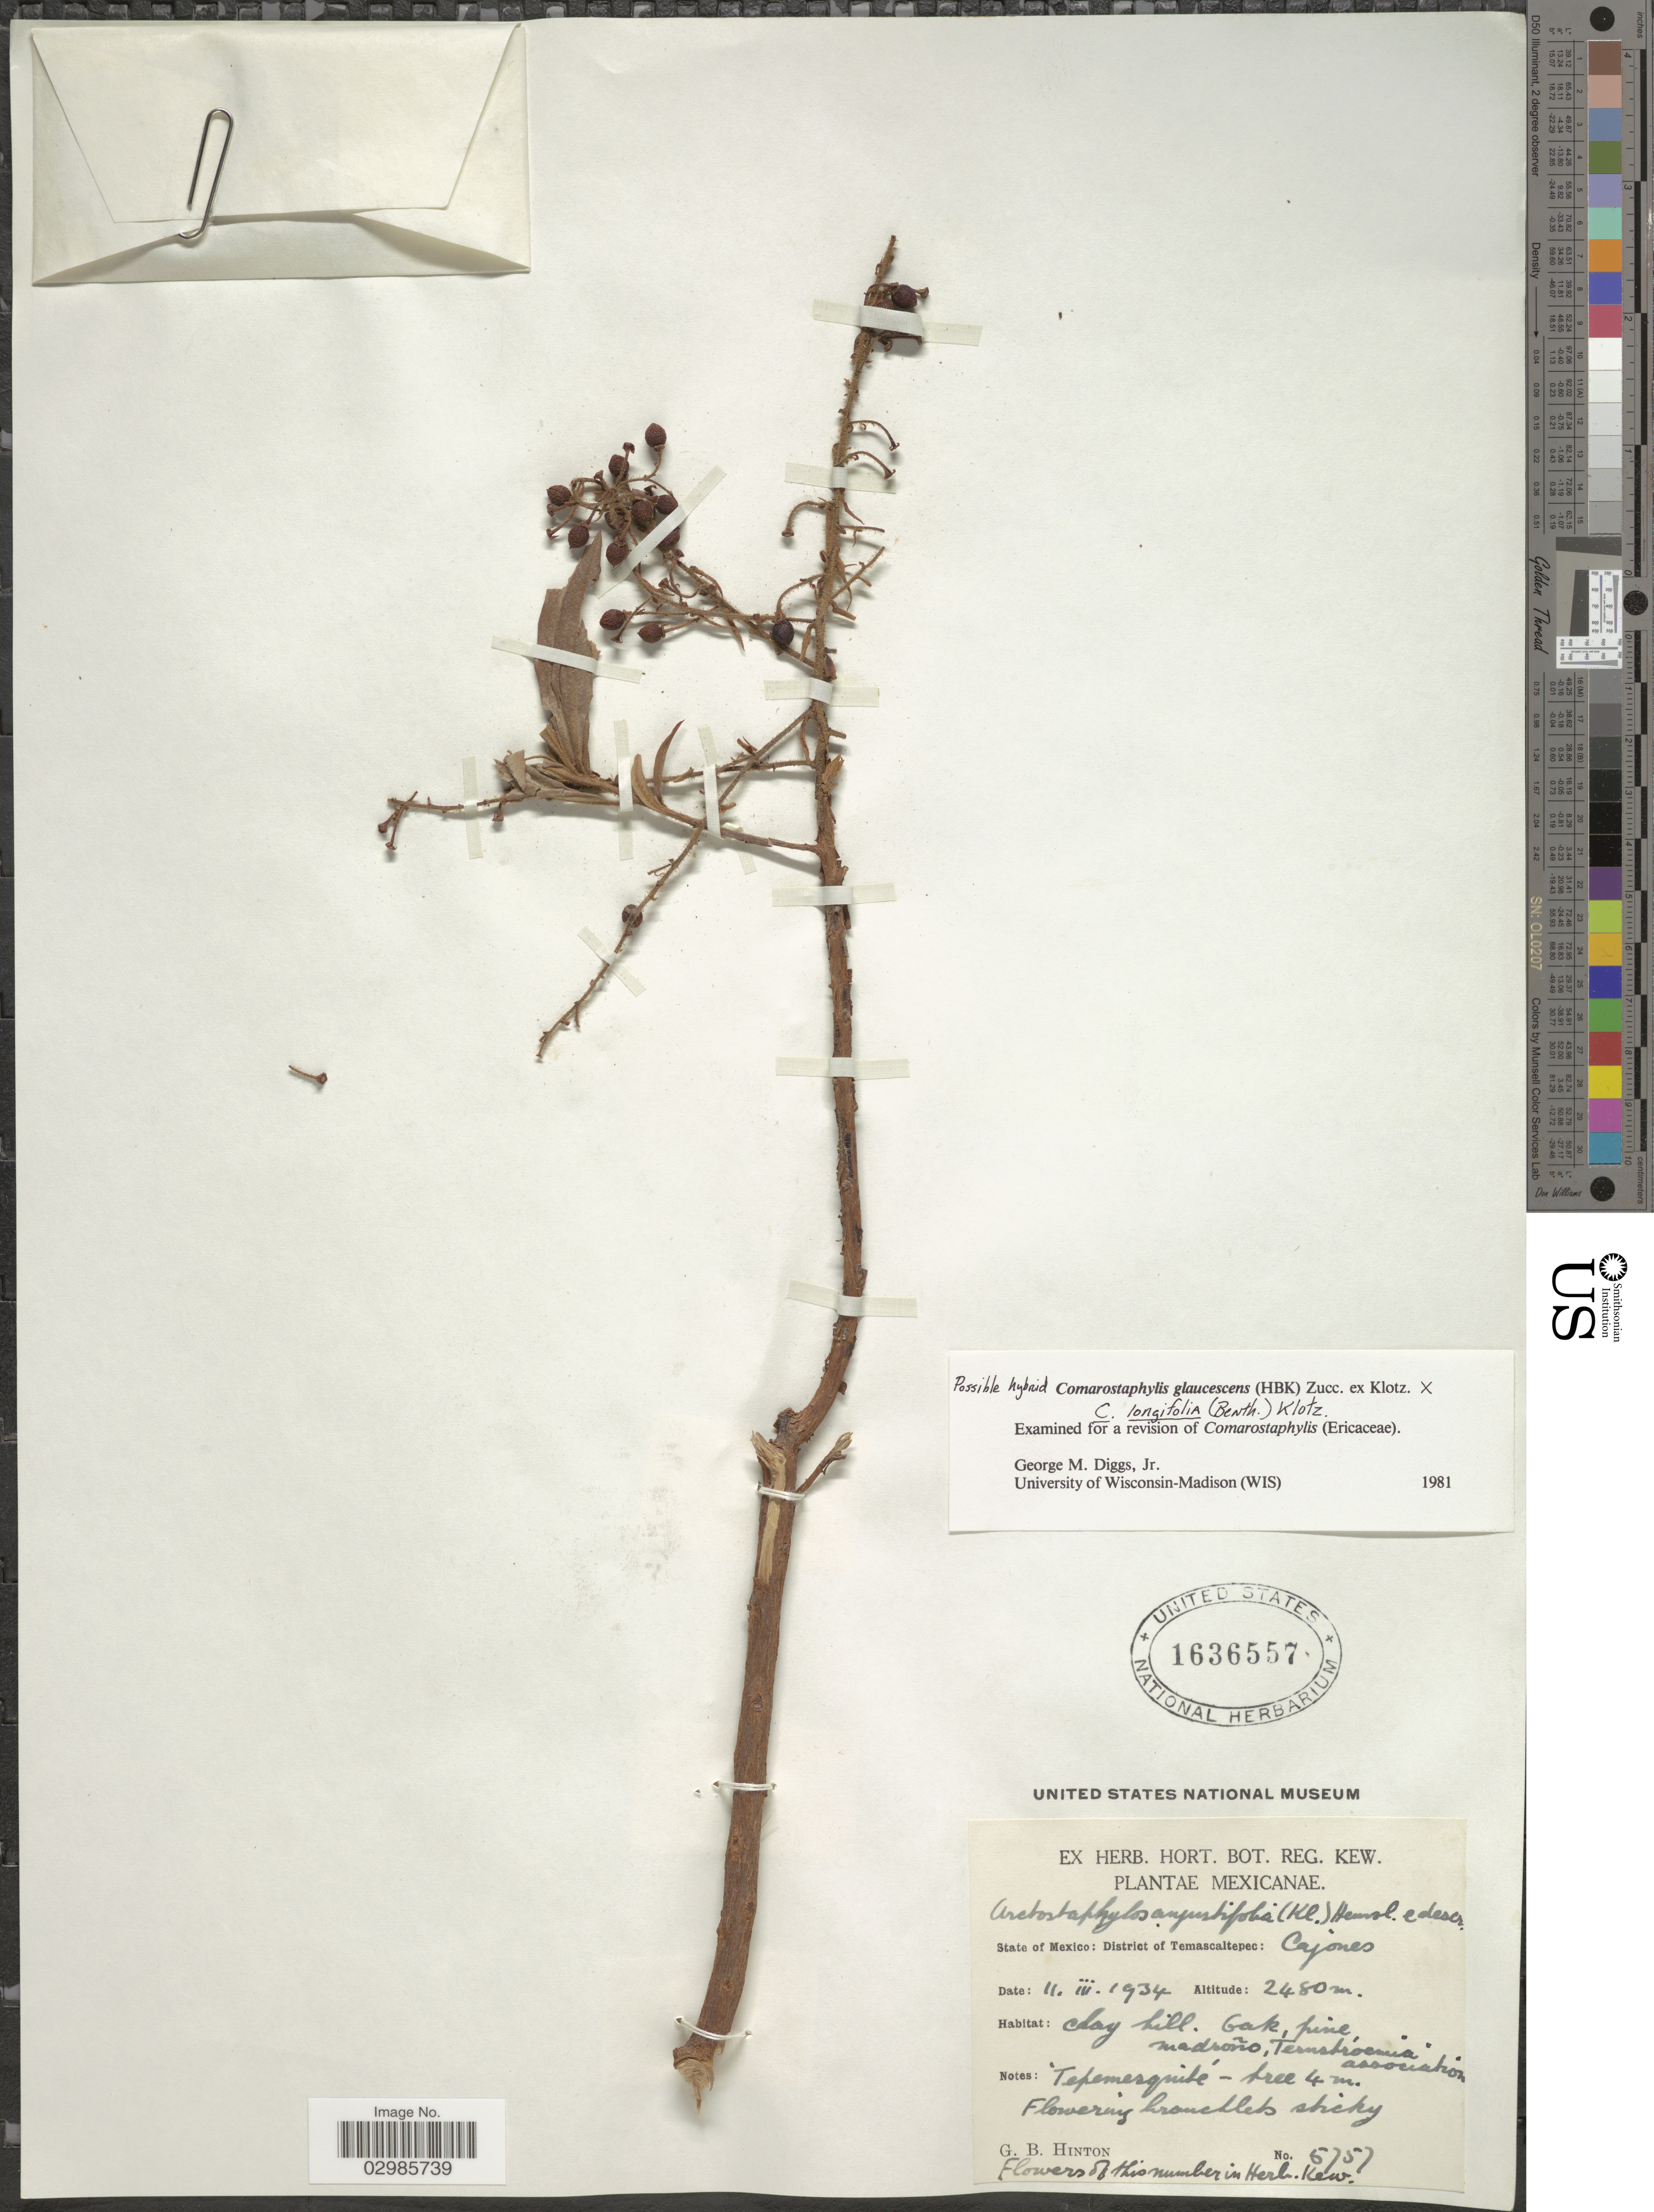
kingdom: Plantae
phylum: Tracheophyta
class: Magnoliopsida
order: Ericales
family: Ericaceae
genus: Comarostaphylis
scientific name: Comarostaphylis glaucescens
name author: (Kunth) Zucc. ex Klotzsch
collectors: G. B. Hinton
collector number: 5757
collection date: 1934-03-11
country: Mexico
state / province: México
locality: State of Mexico: District of Temascaltepec: Cajones.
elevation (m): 2480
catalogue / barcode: US 1636557